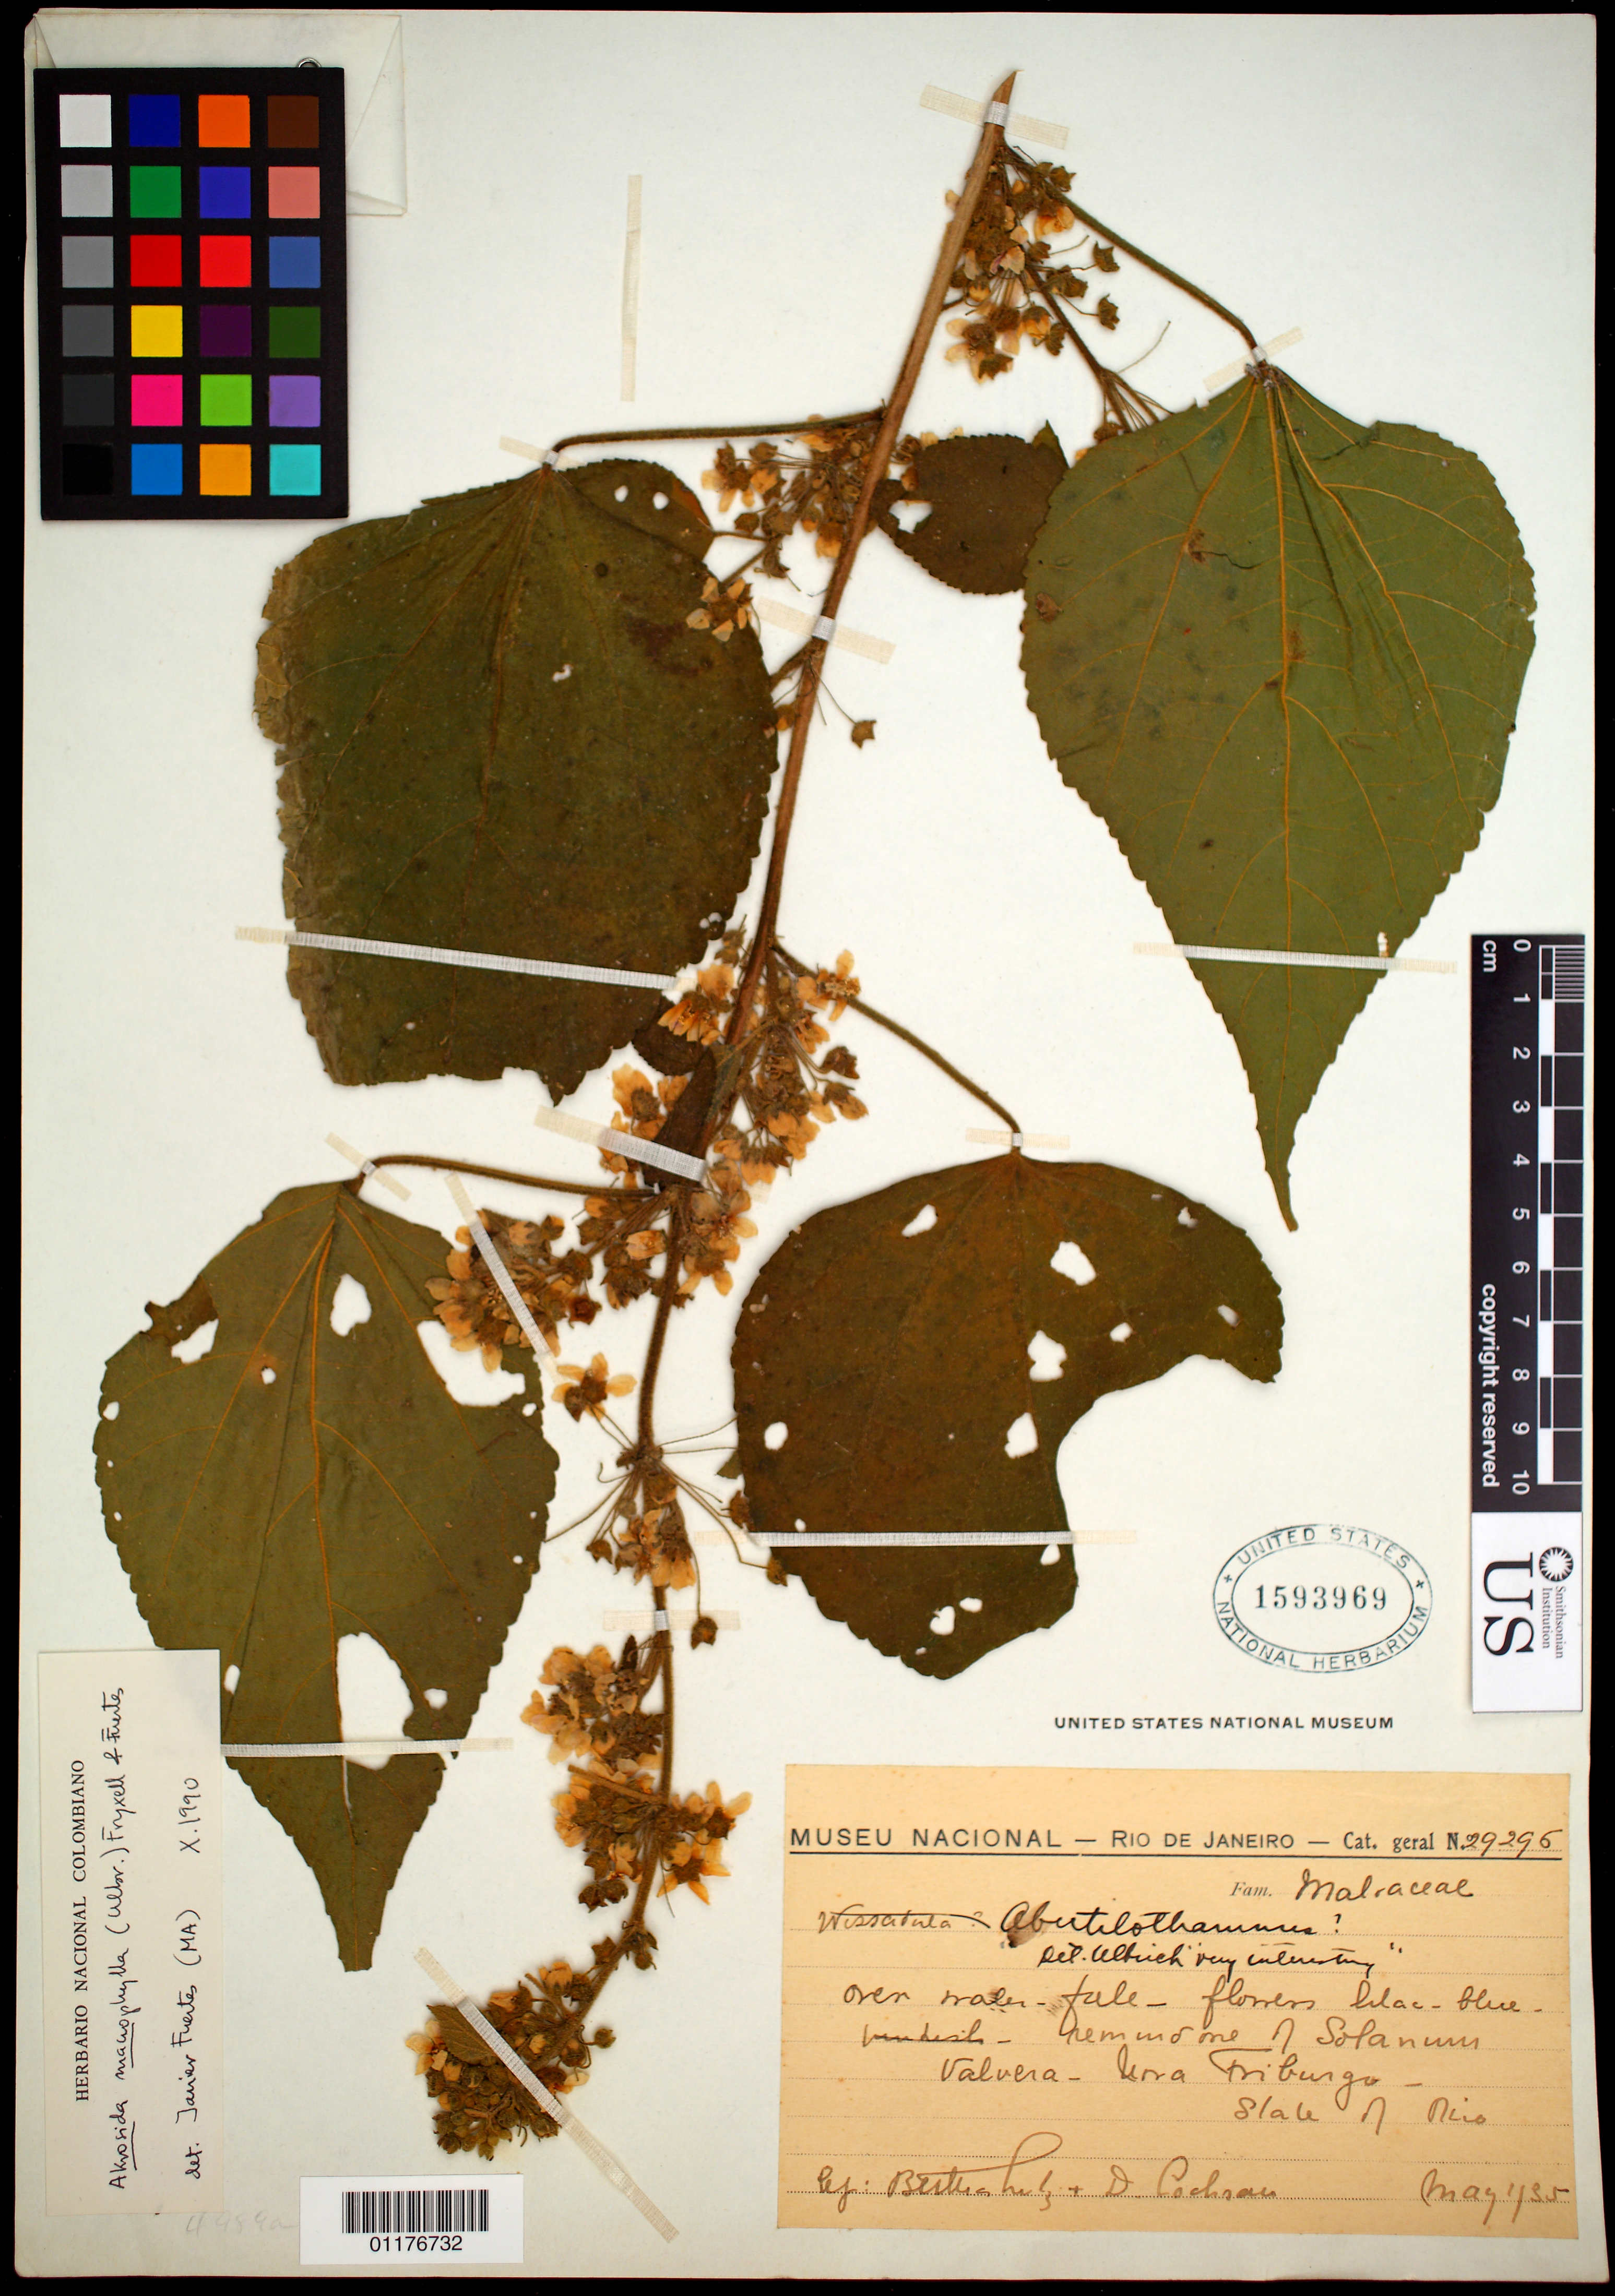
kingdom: Plantae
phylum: Tracheophyta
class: Magnoliopsida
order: Malvales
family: Malvaceae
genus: Akrosida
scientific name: Akrosida macropylla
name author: (Ulbr.) Fryxell & Fuertes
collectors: B. Lutz & D. M. Cochran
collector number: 29295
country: Brazil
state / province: Río de Janeiro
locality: Valvera, Ura Friburgo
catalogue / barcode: US 1593969